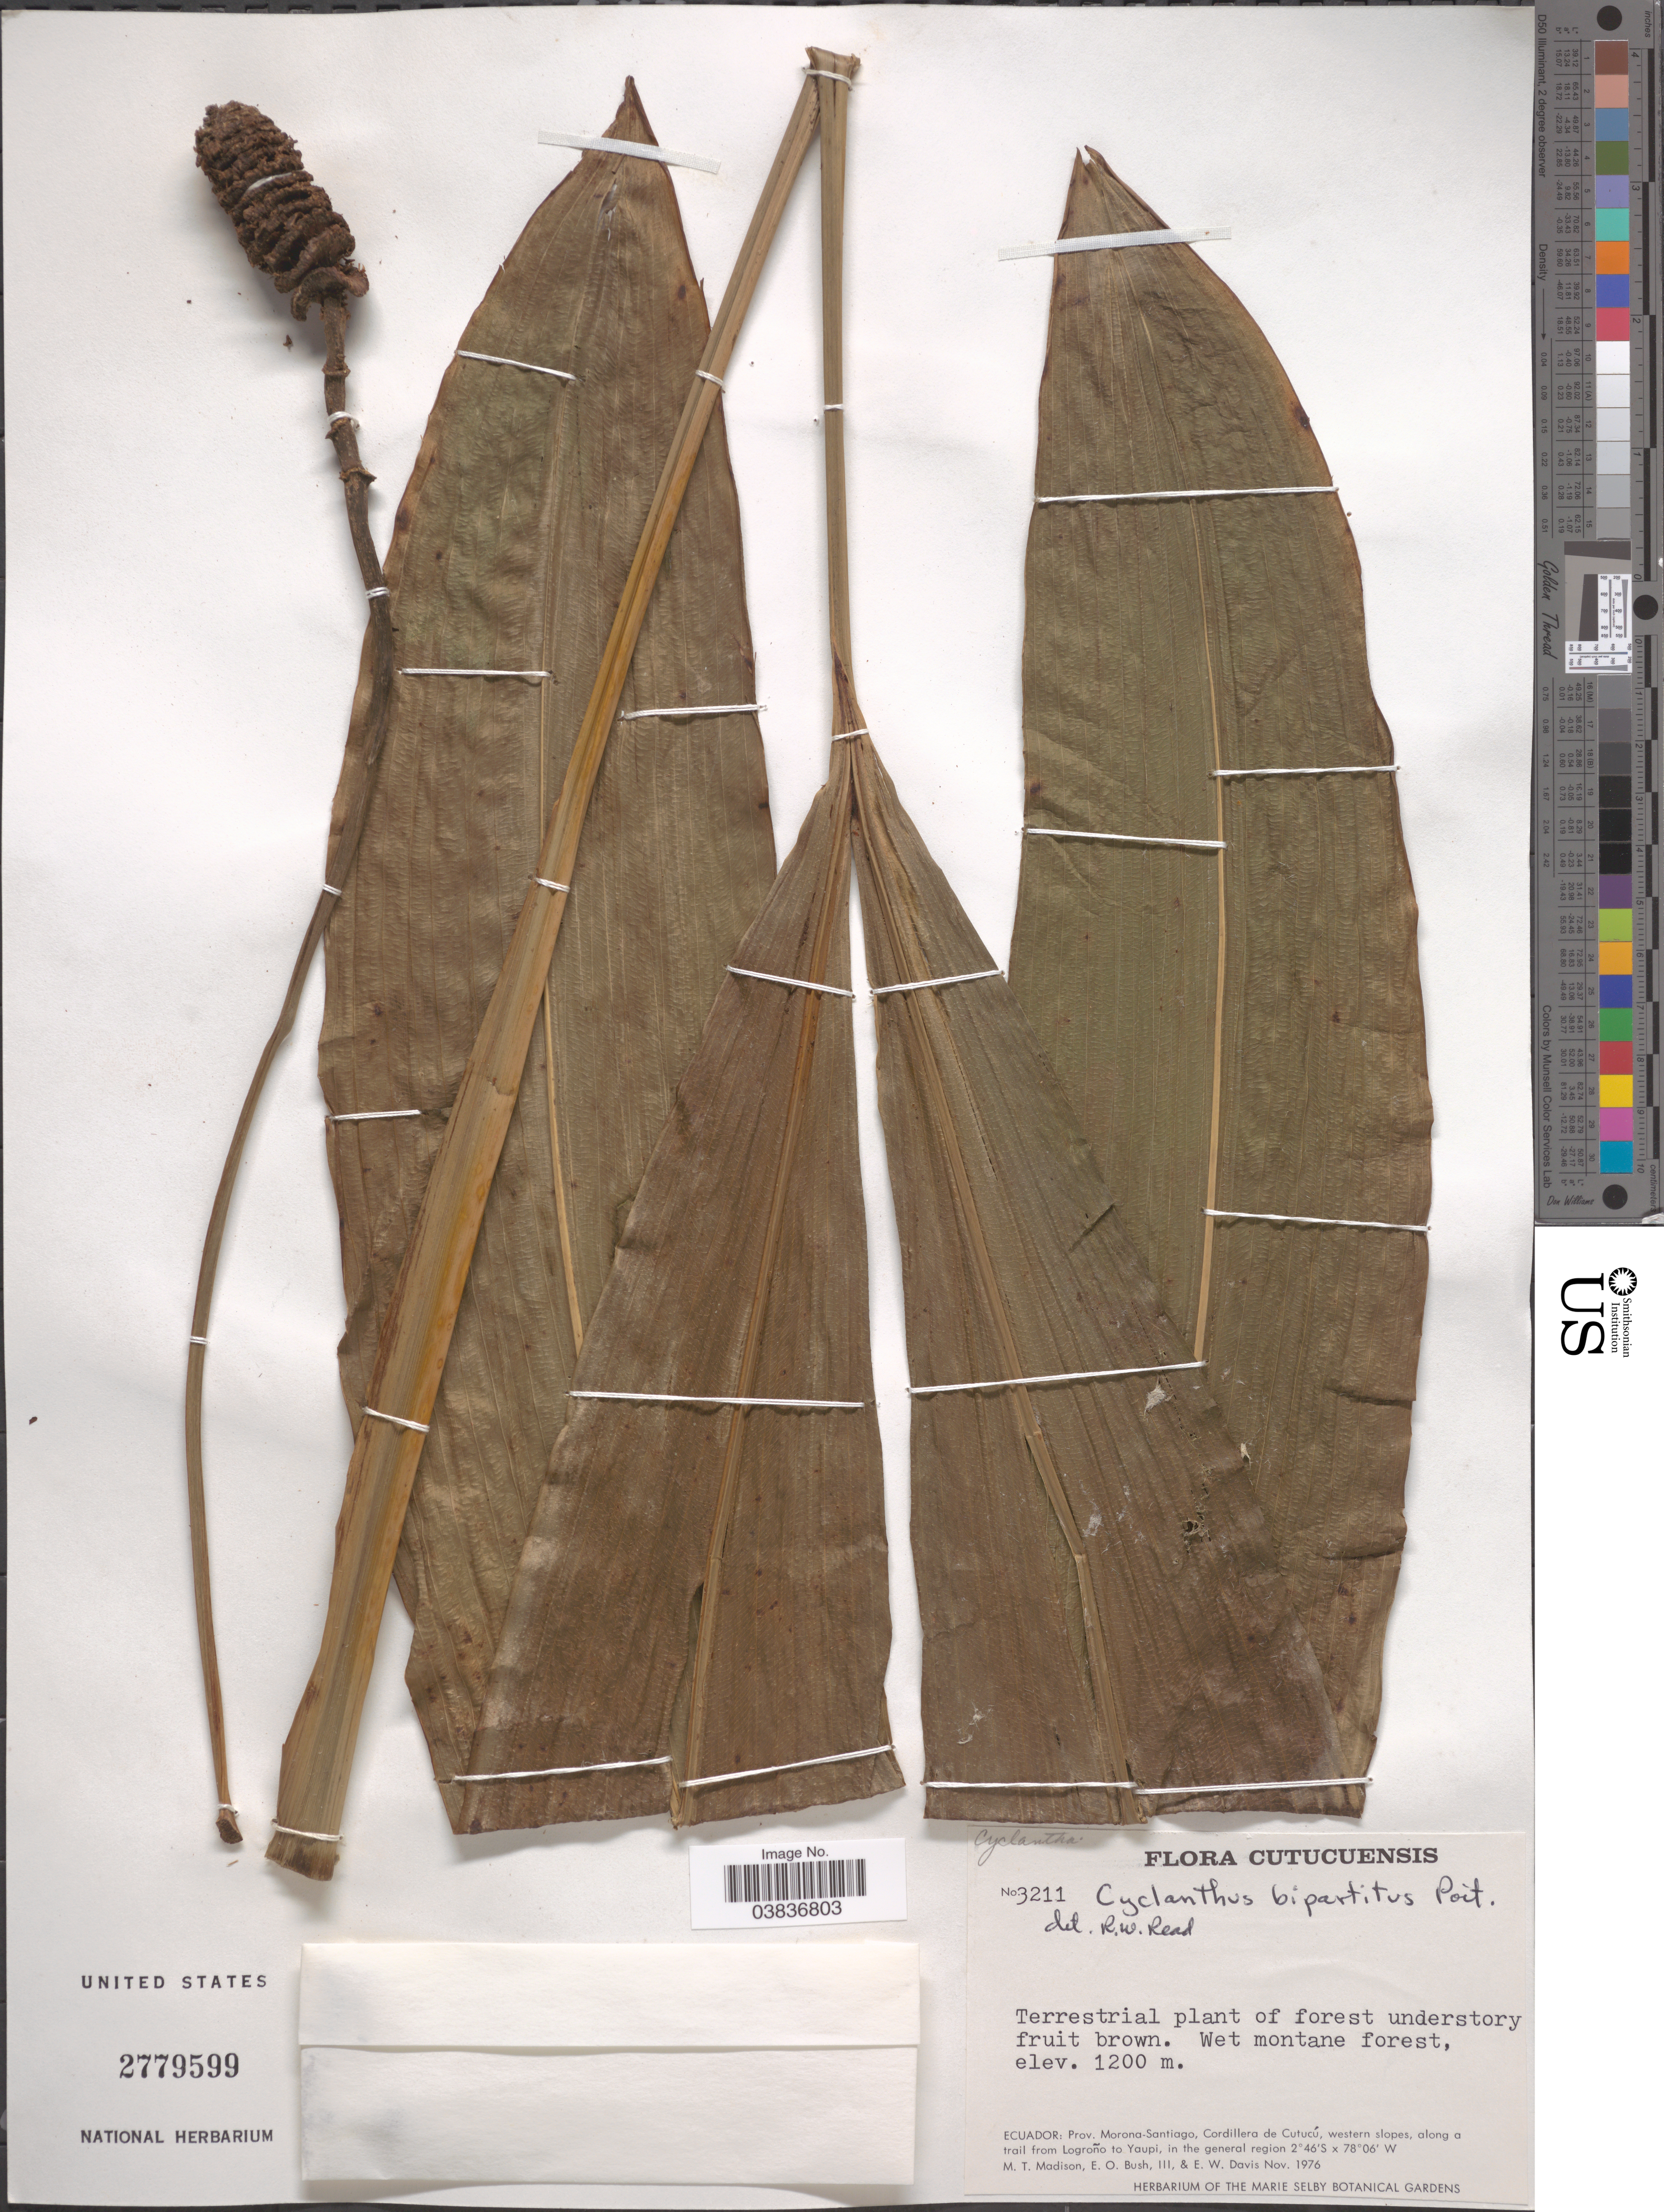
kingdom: Plantae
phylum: Tracheophyta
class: Liliopsida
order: Pandanales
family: Cyclanthaceae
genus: Cyclanthus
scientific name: Cyclanthus bipartitus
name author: Poit. ex A. Rich.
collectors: M. T. Madison, E. O. Bush & E. W. Davis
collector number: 3211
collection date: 1976-11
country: Ecuador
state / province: Morona-Santiago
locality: Cordillera de Cutucú, western slopes, along a trail from Logroño to Yaupi, in the general region.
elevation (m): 1200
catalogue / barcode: US 2779599